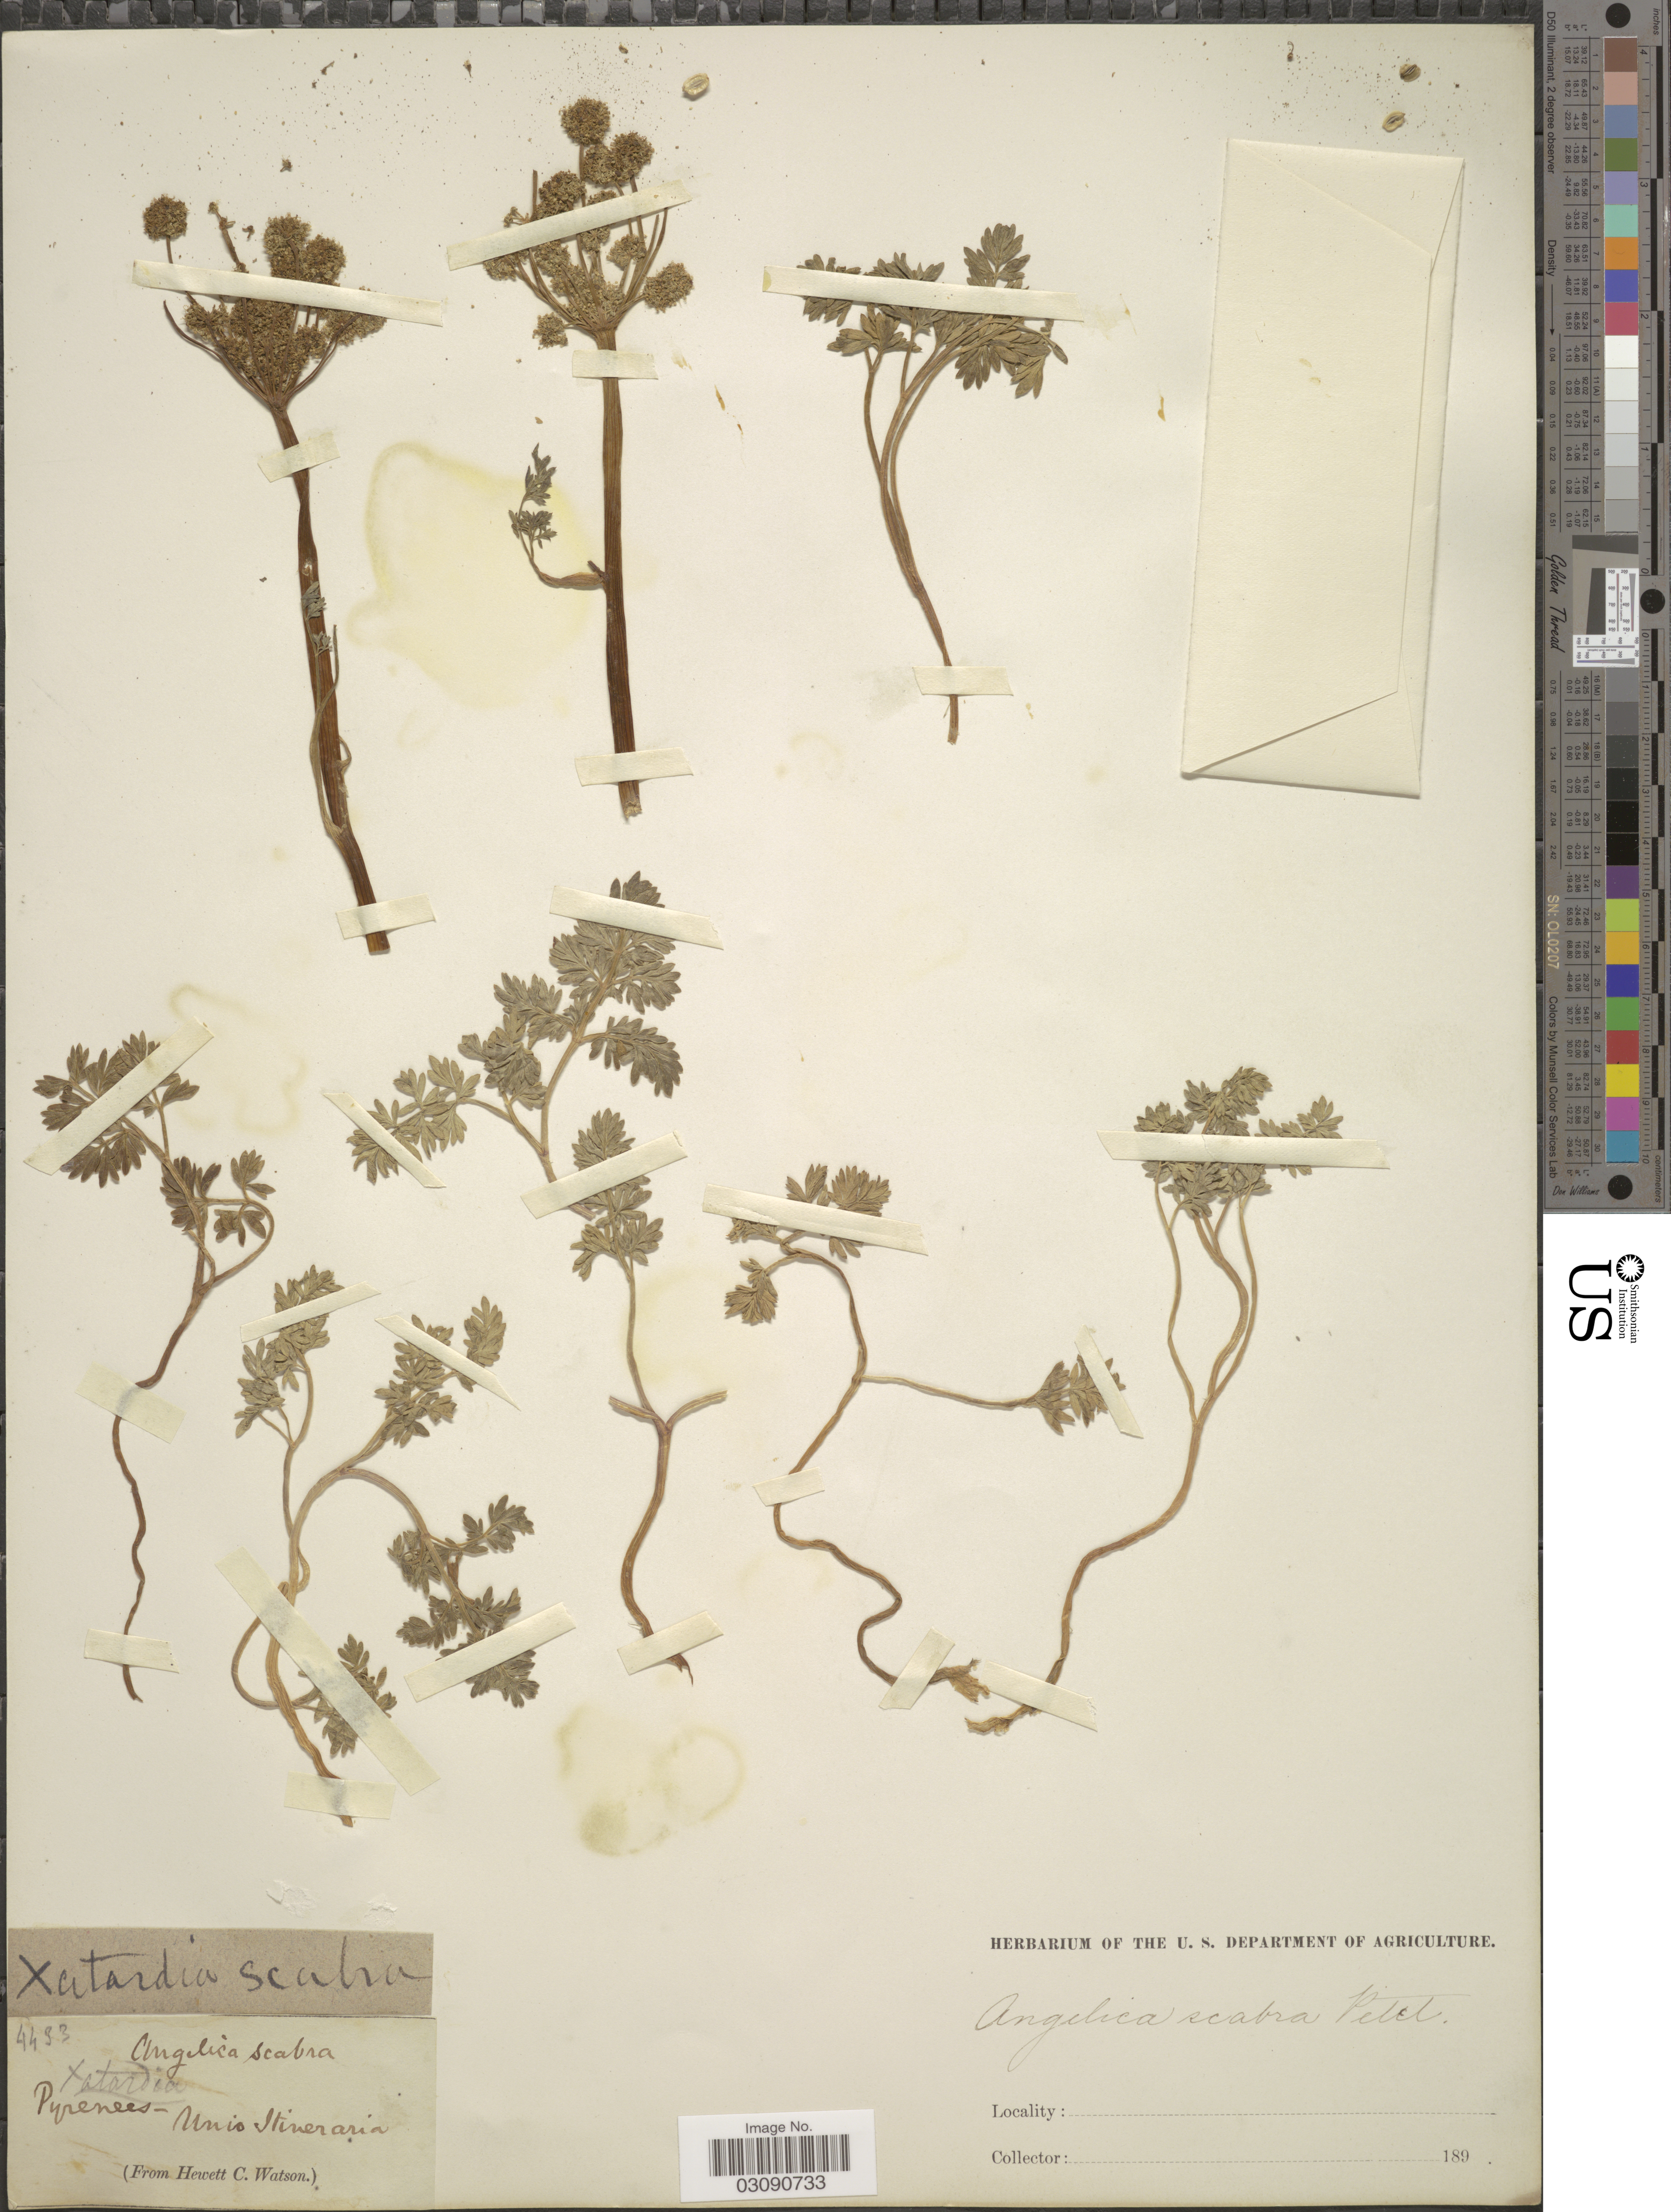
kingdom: Plantae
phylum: Tracheophyta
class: Magnoliopsida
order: Apiales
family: Apiaceae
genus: Angelica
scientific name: Angelica scabra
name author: Petit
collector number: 4433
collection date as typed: Unio Itineraria 189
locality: Pyrenees, Angelica.